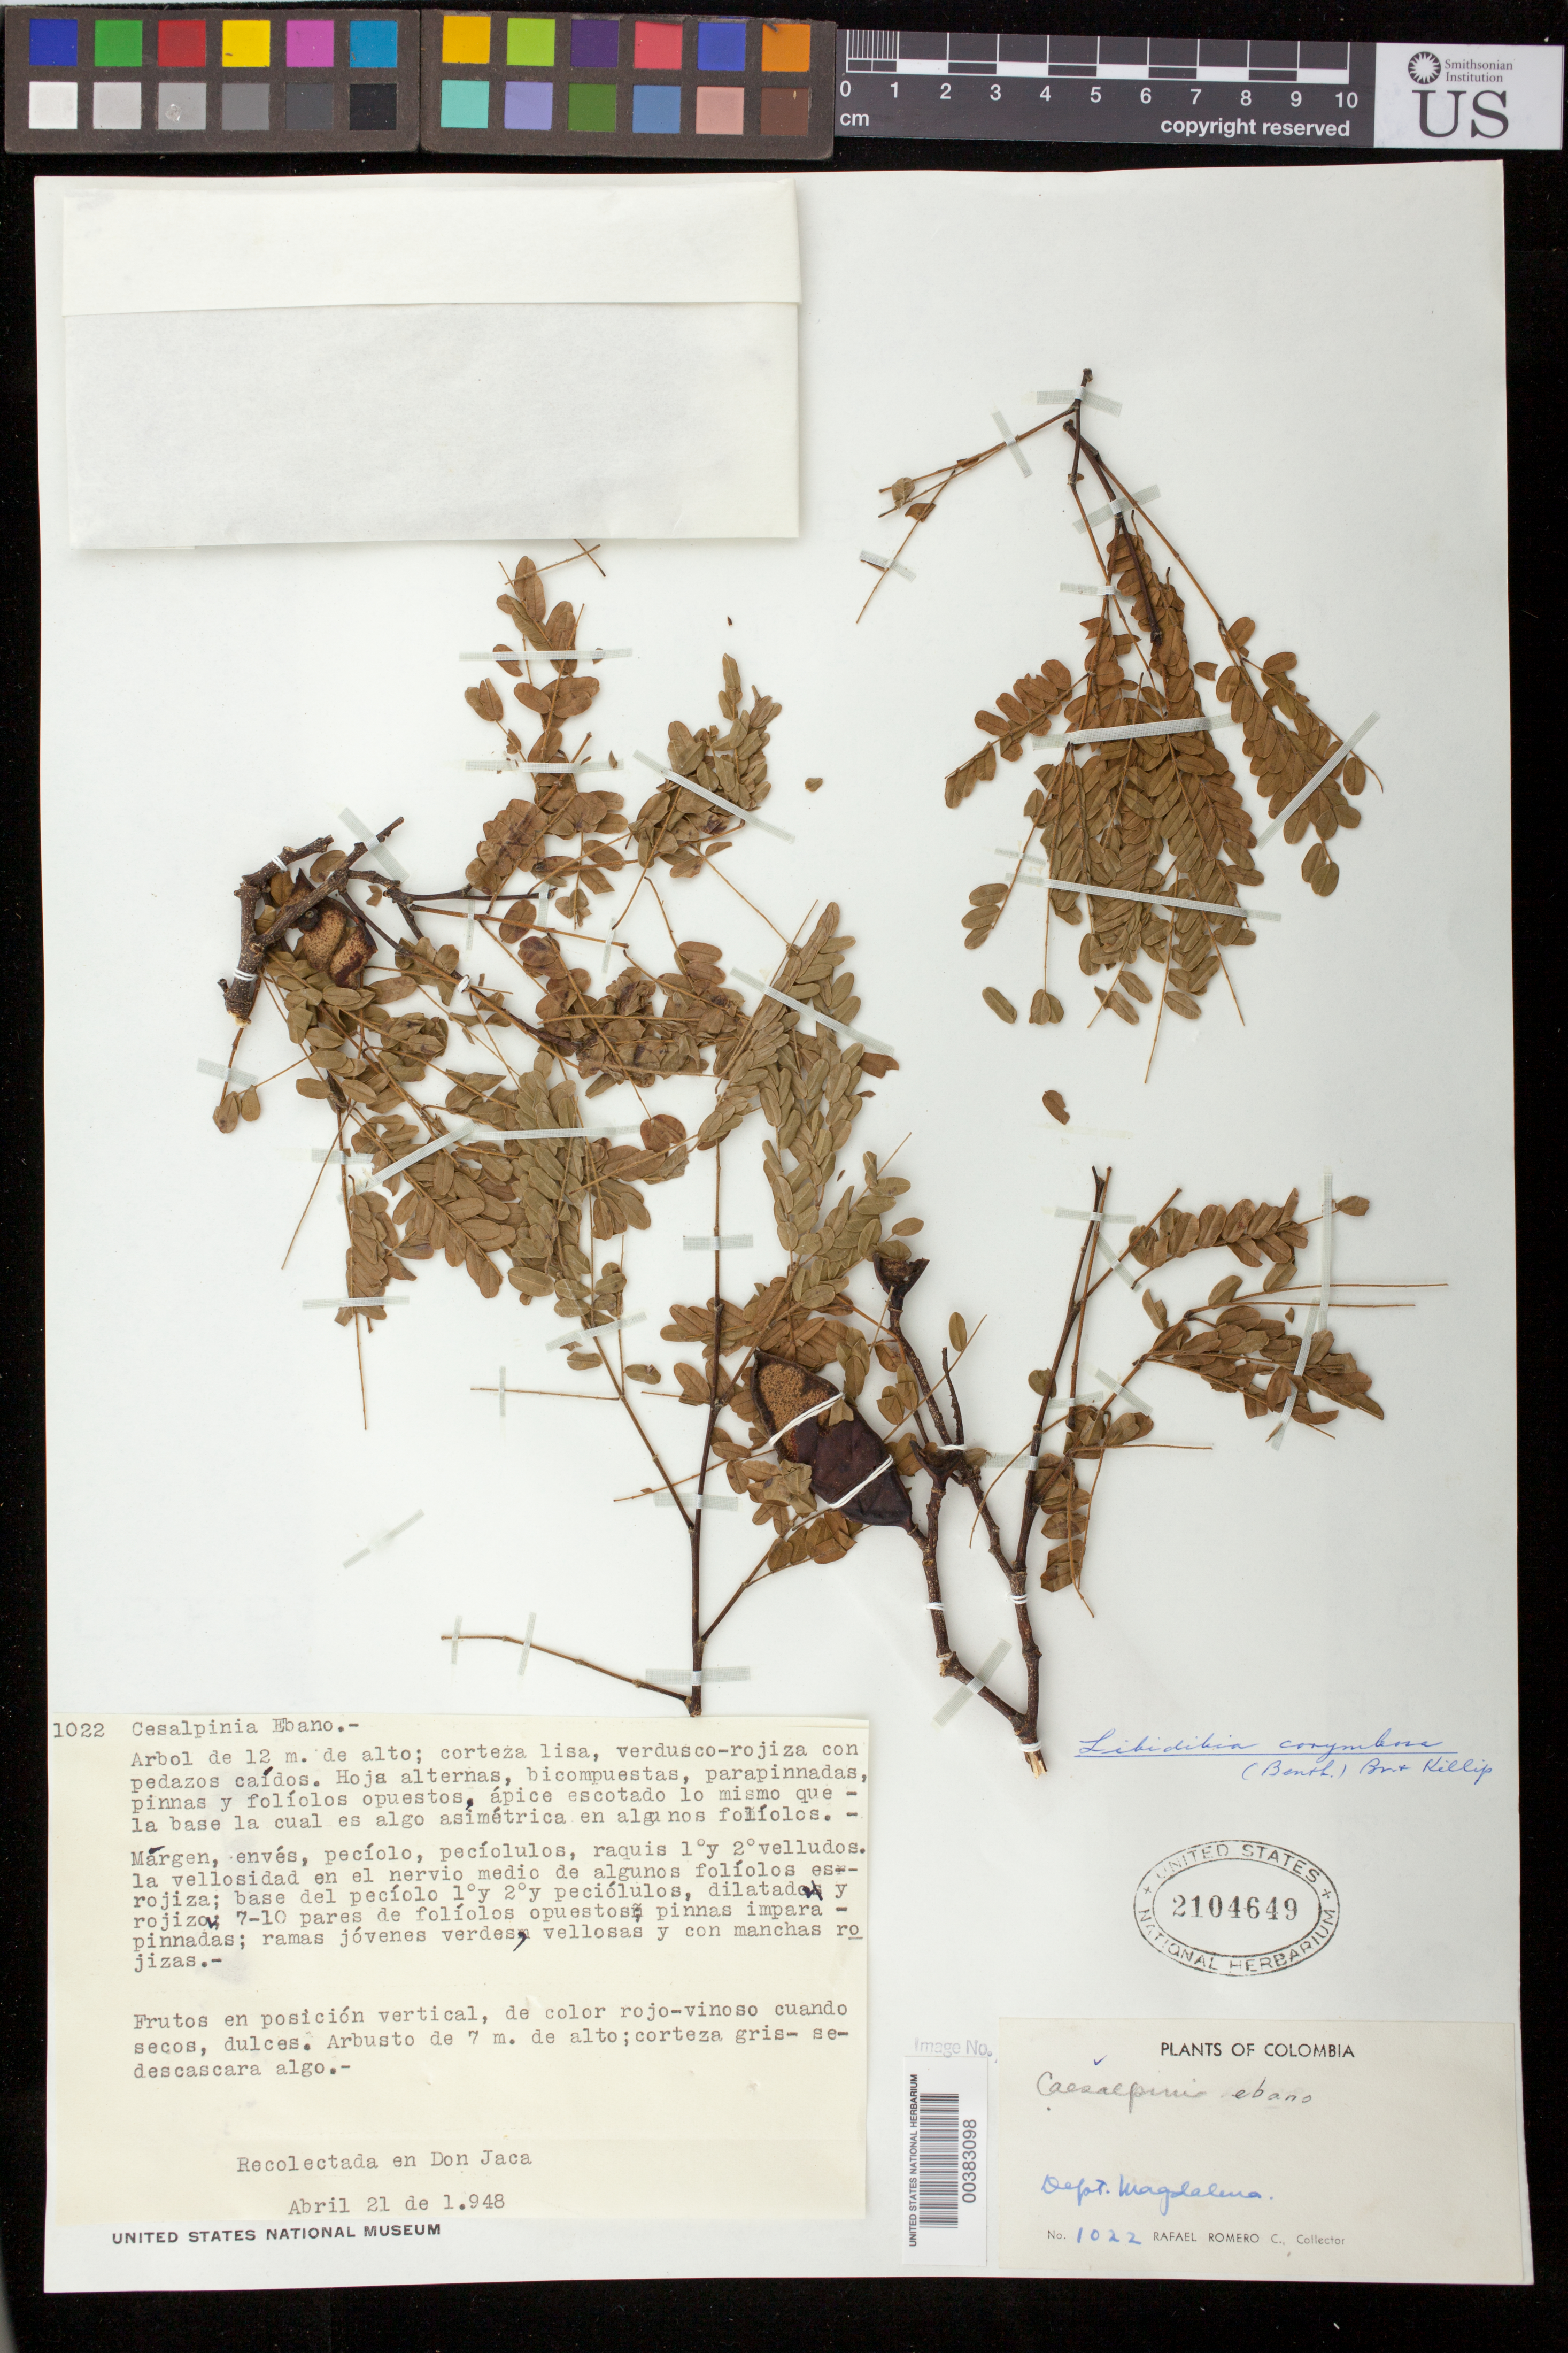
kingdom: Plantae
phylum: Tracheophyta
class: Magnoliopsida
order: Fabales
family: Fabaceae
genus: Libidibia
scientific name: Libidibia glabrata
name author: (Kunth) C. Cast. & G.P. Lewis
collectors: R. Romero Castañeda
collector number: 1022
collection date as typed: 21 Apr 1948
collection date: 1948-04-21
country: Colombia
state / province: Magdalena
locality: Don Jaca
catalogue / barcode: US 2104649